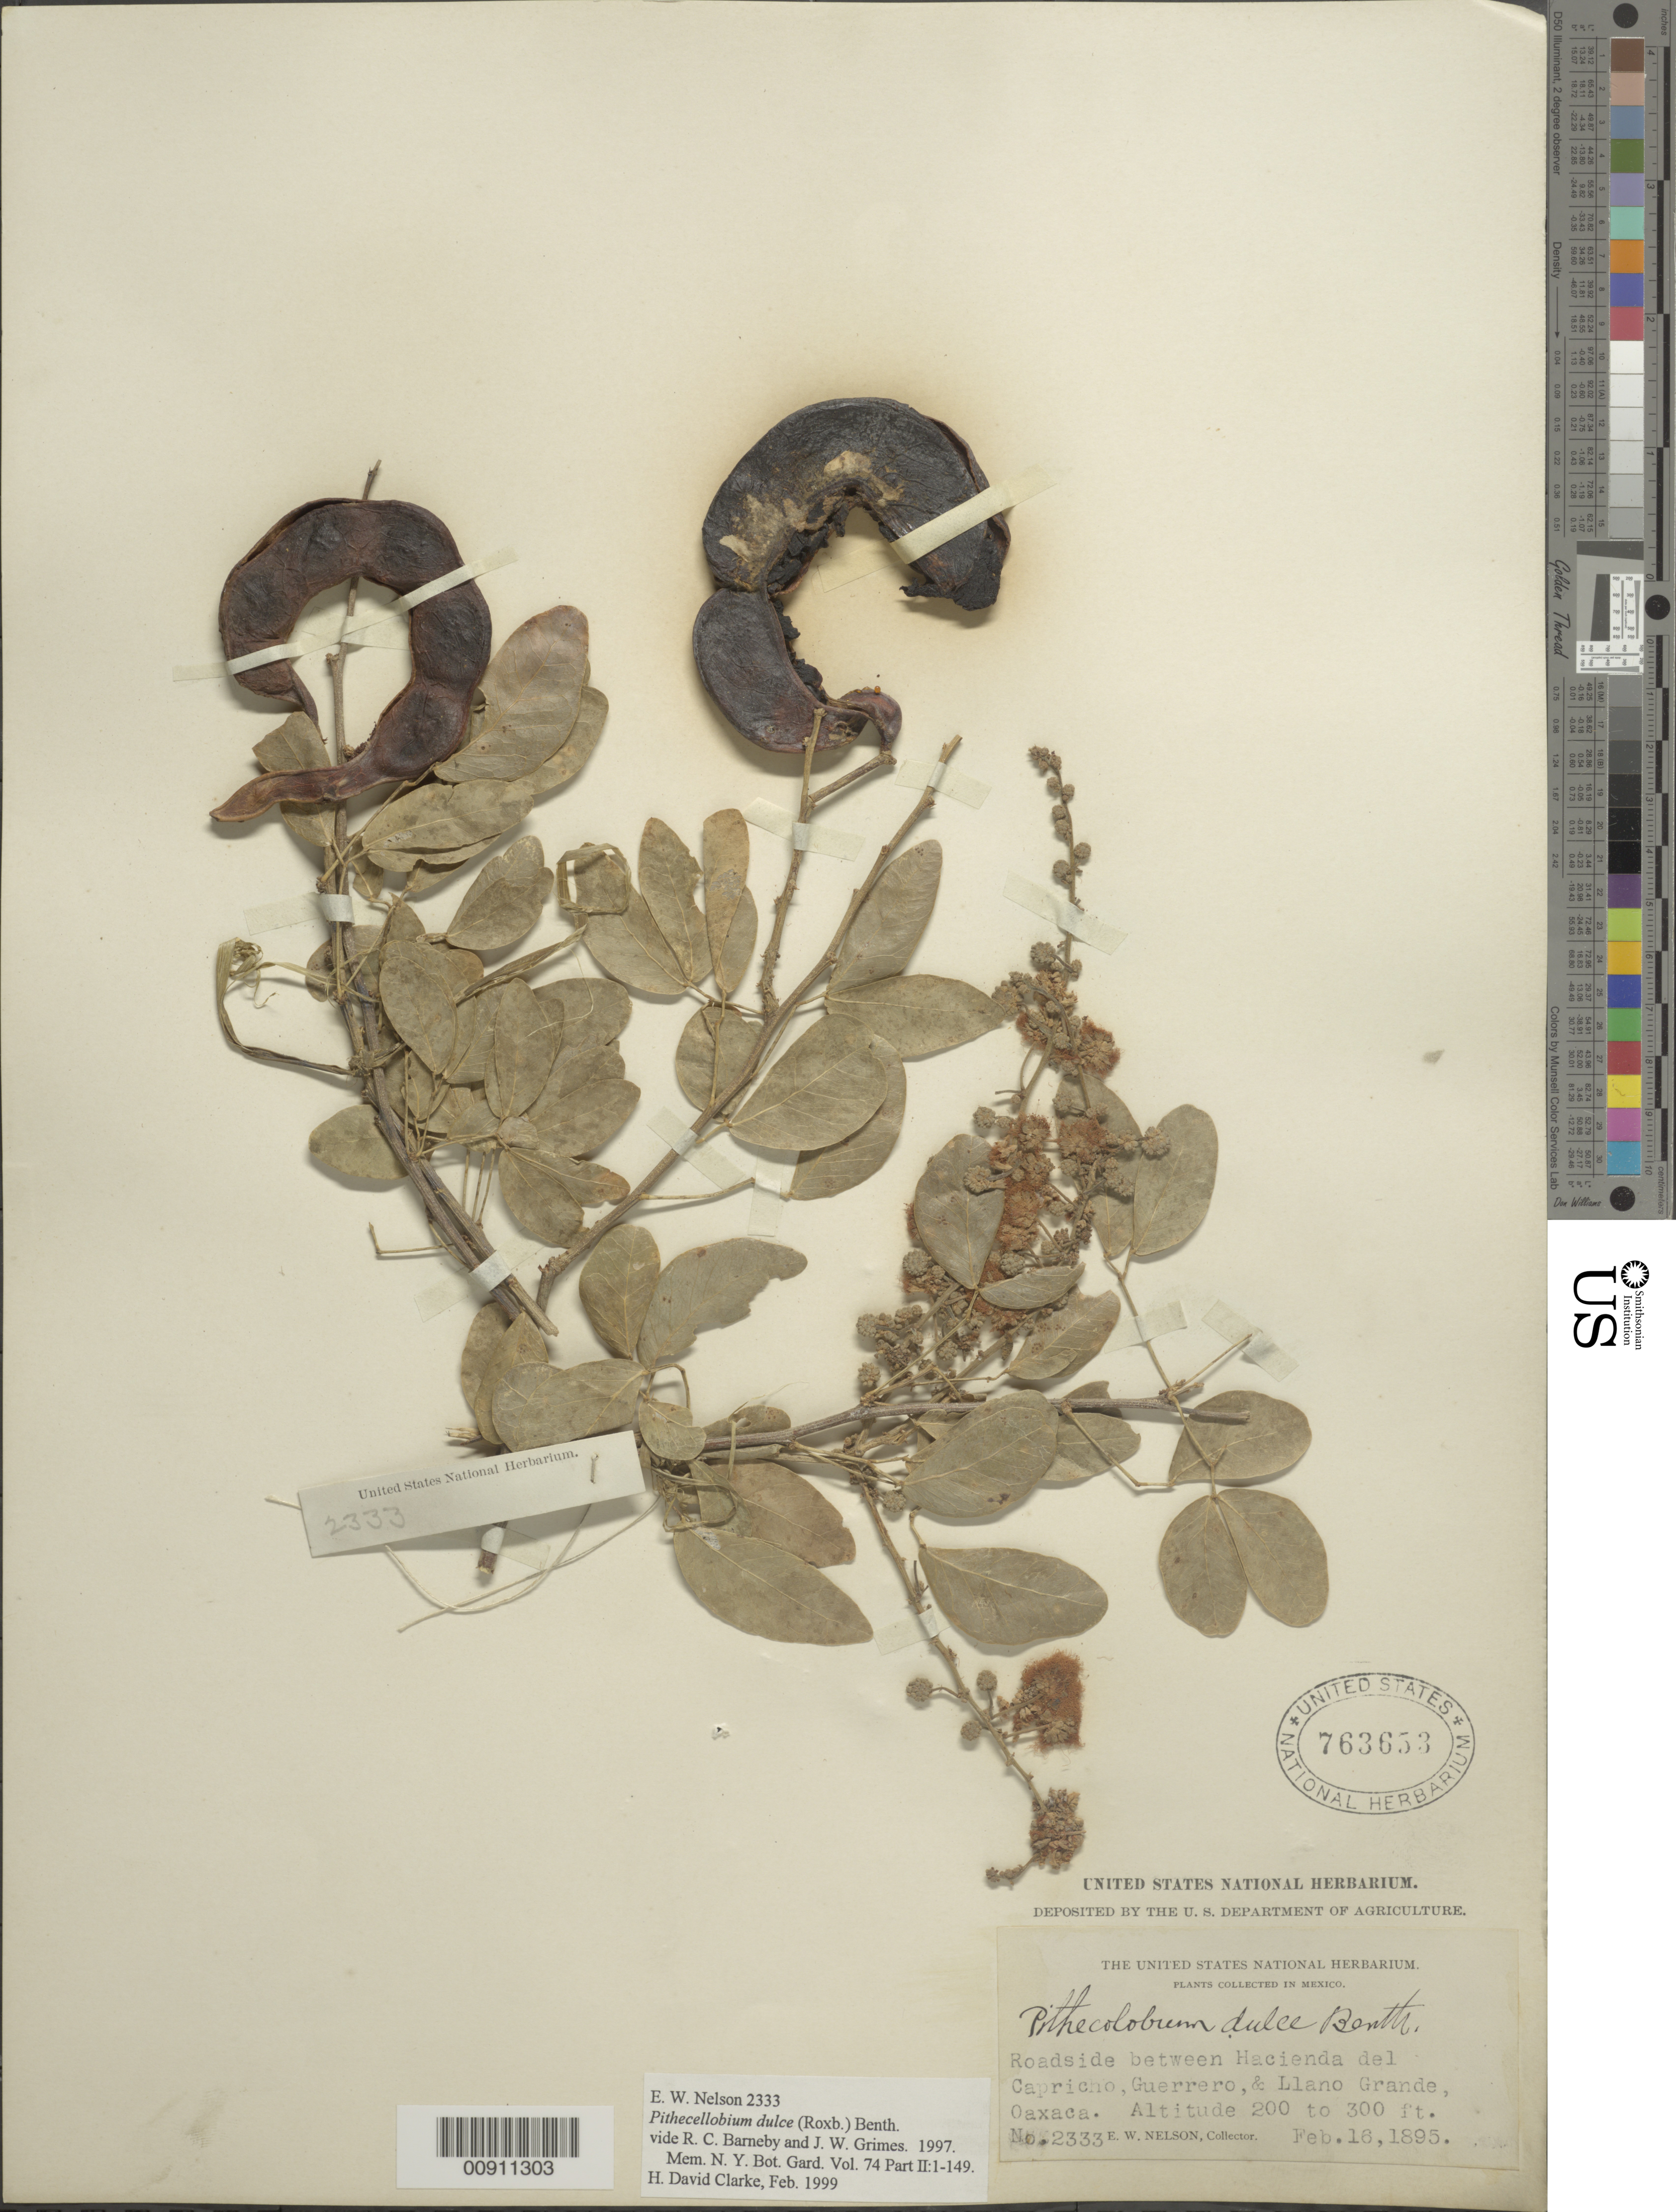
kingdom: Plantae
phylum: Tracheophyta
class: Magnoliopsida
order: Fabales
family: Fabaceae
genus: Pithecellobium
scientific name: Pithecellobium dulce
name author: (Roxb.) Benth.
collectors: E. W. Nelson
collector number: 2333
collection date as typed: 16 Feb 1895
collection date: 1895-02-16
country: Mexico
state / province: Guerrero / Oaxaca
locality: Roadside between Hacienda del Capricho, Guerrero & Llano Grande, Oaxaca.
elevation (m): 61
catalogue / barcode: US 763653